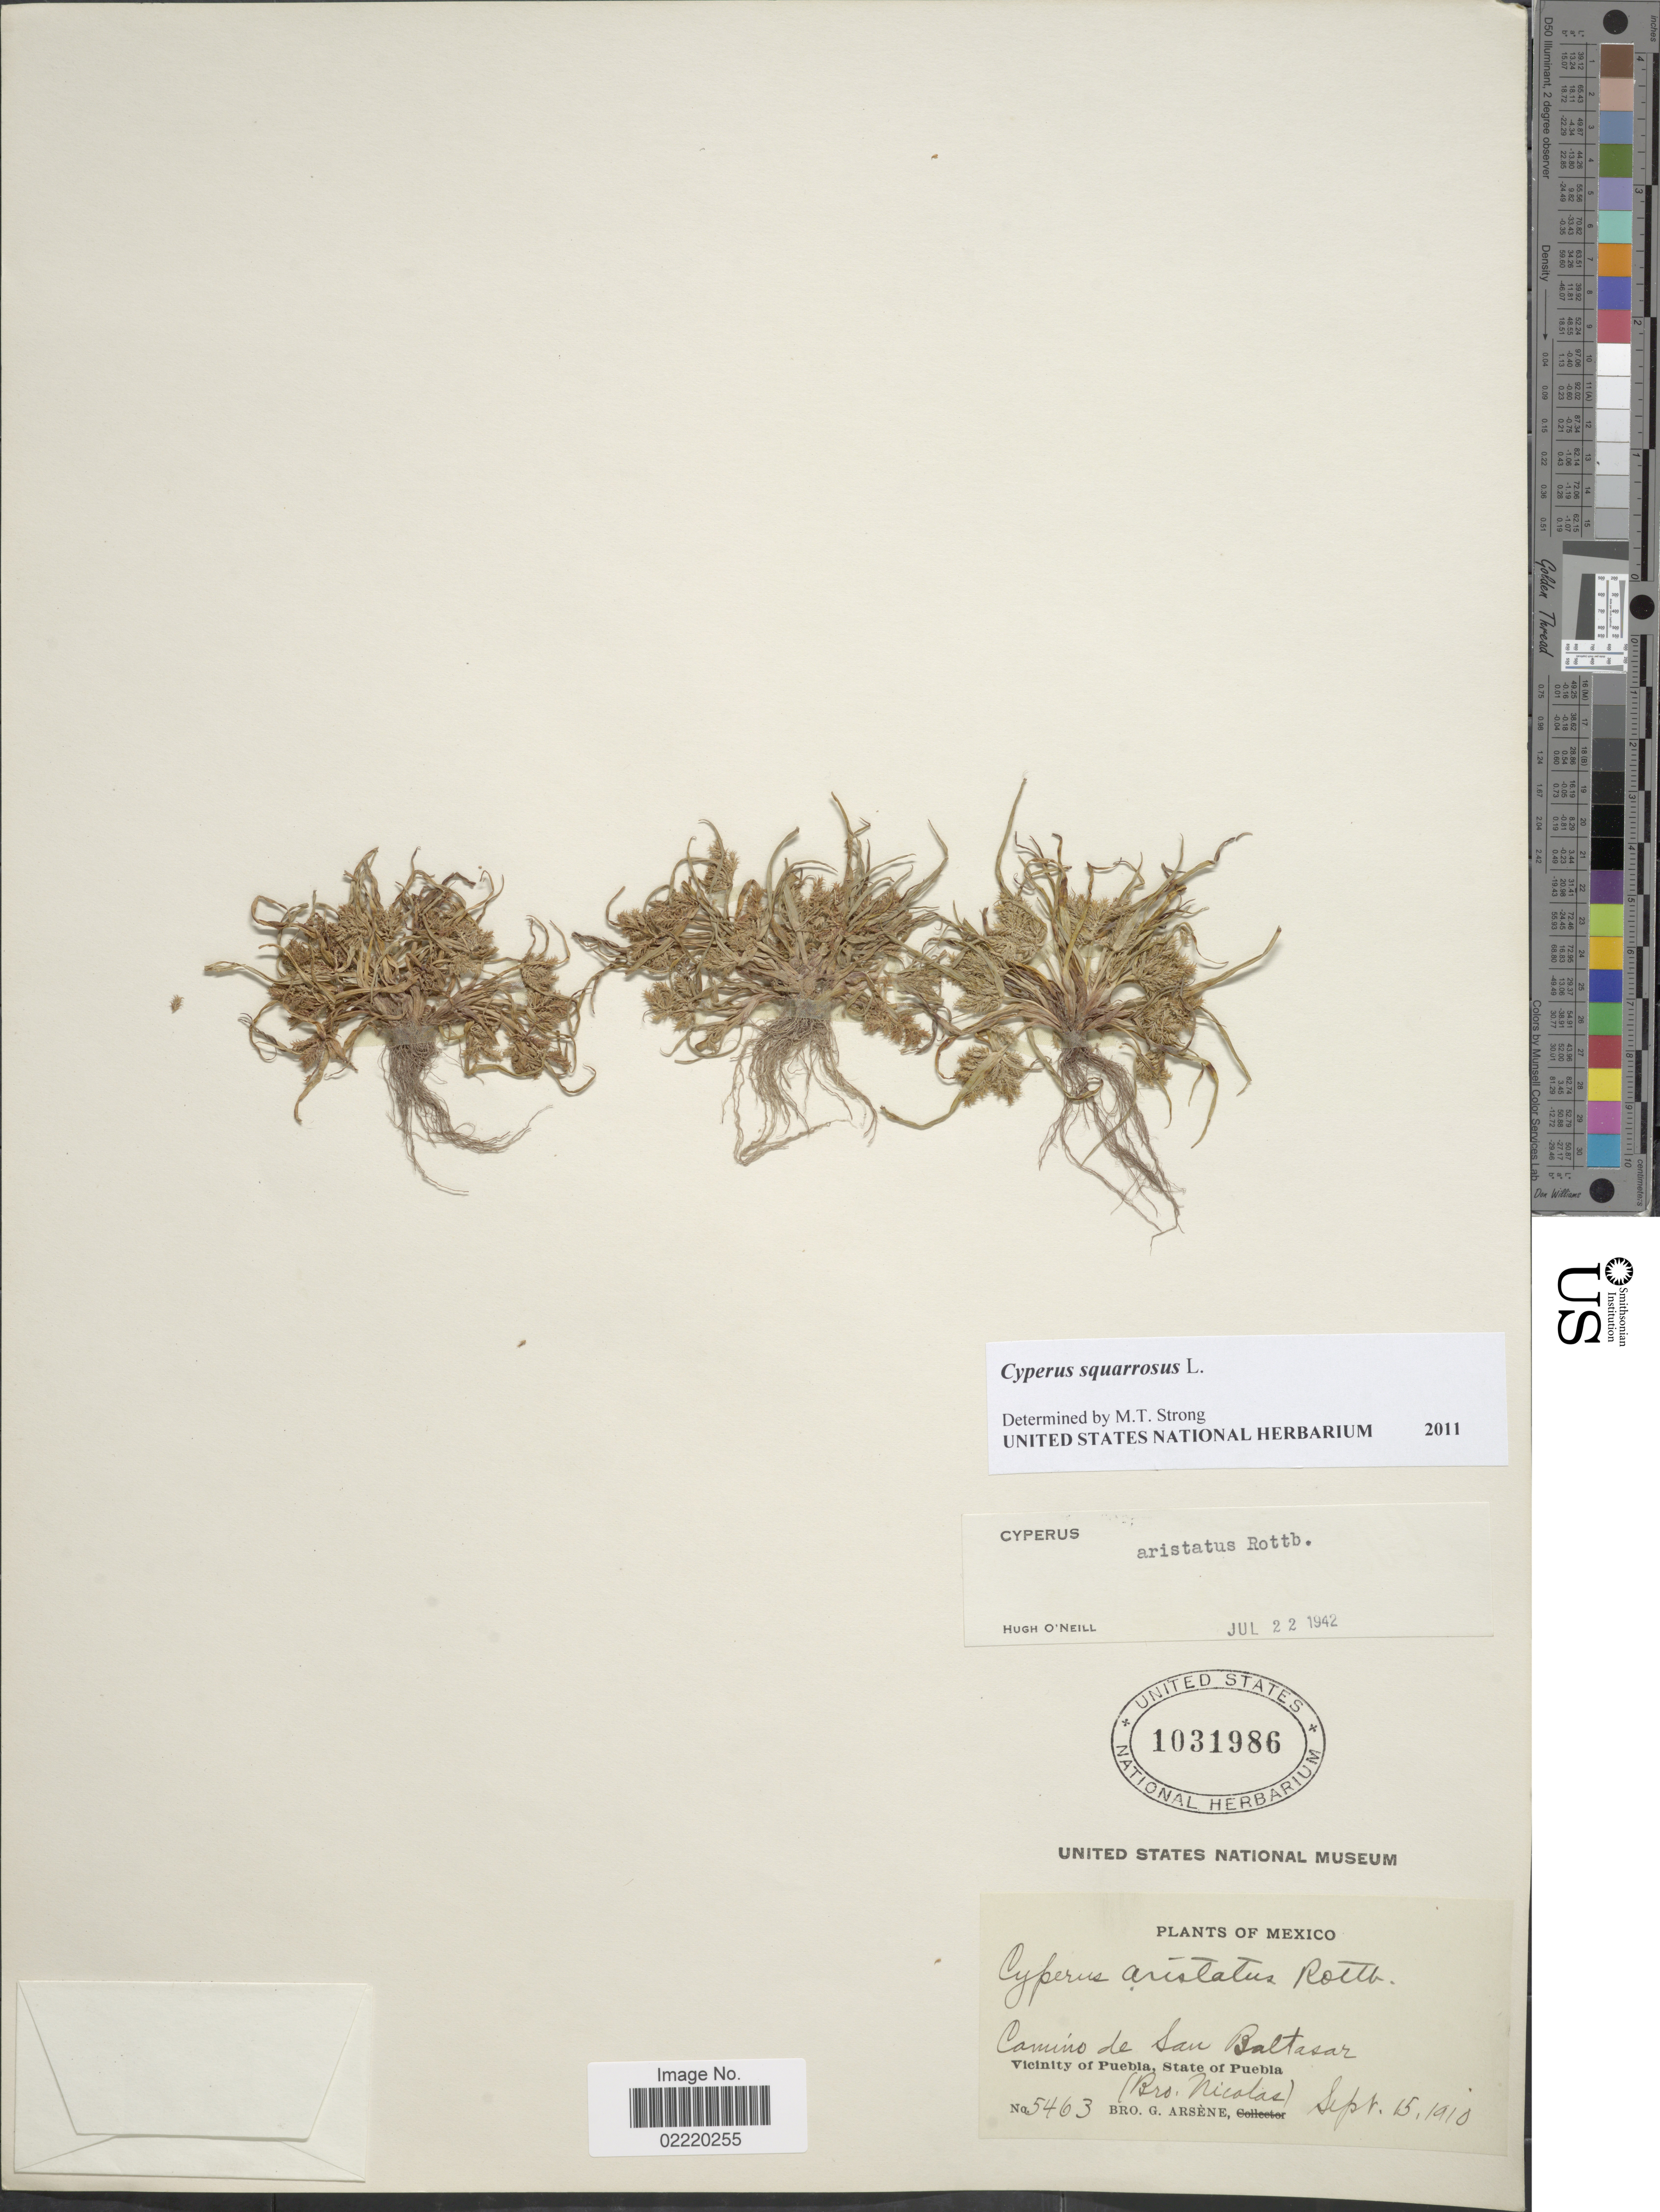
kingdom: Plantae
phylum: Tracheophyta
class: Liliopsida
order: Poales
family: Cyperaceae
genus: Cyperus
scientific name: Cyperus squarrosus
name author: L.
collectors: Bro. Nicolas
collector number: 5463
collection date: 1910-09-15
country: Mexico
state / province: Puebla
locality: Camino de San Baltasar, Vicinity of Puebla.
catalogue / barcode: US 1031986